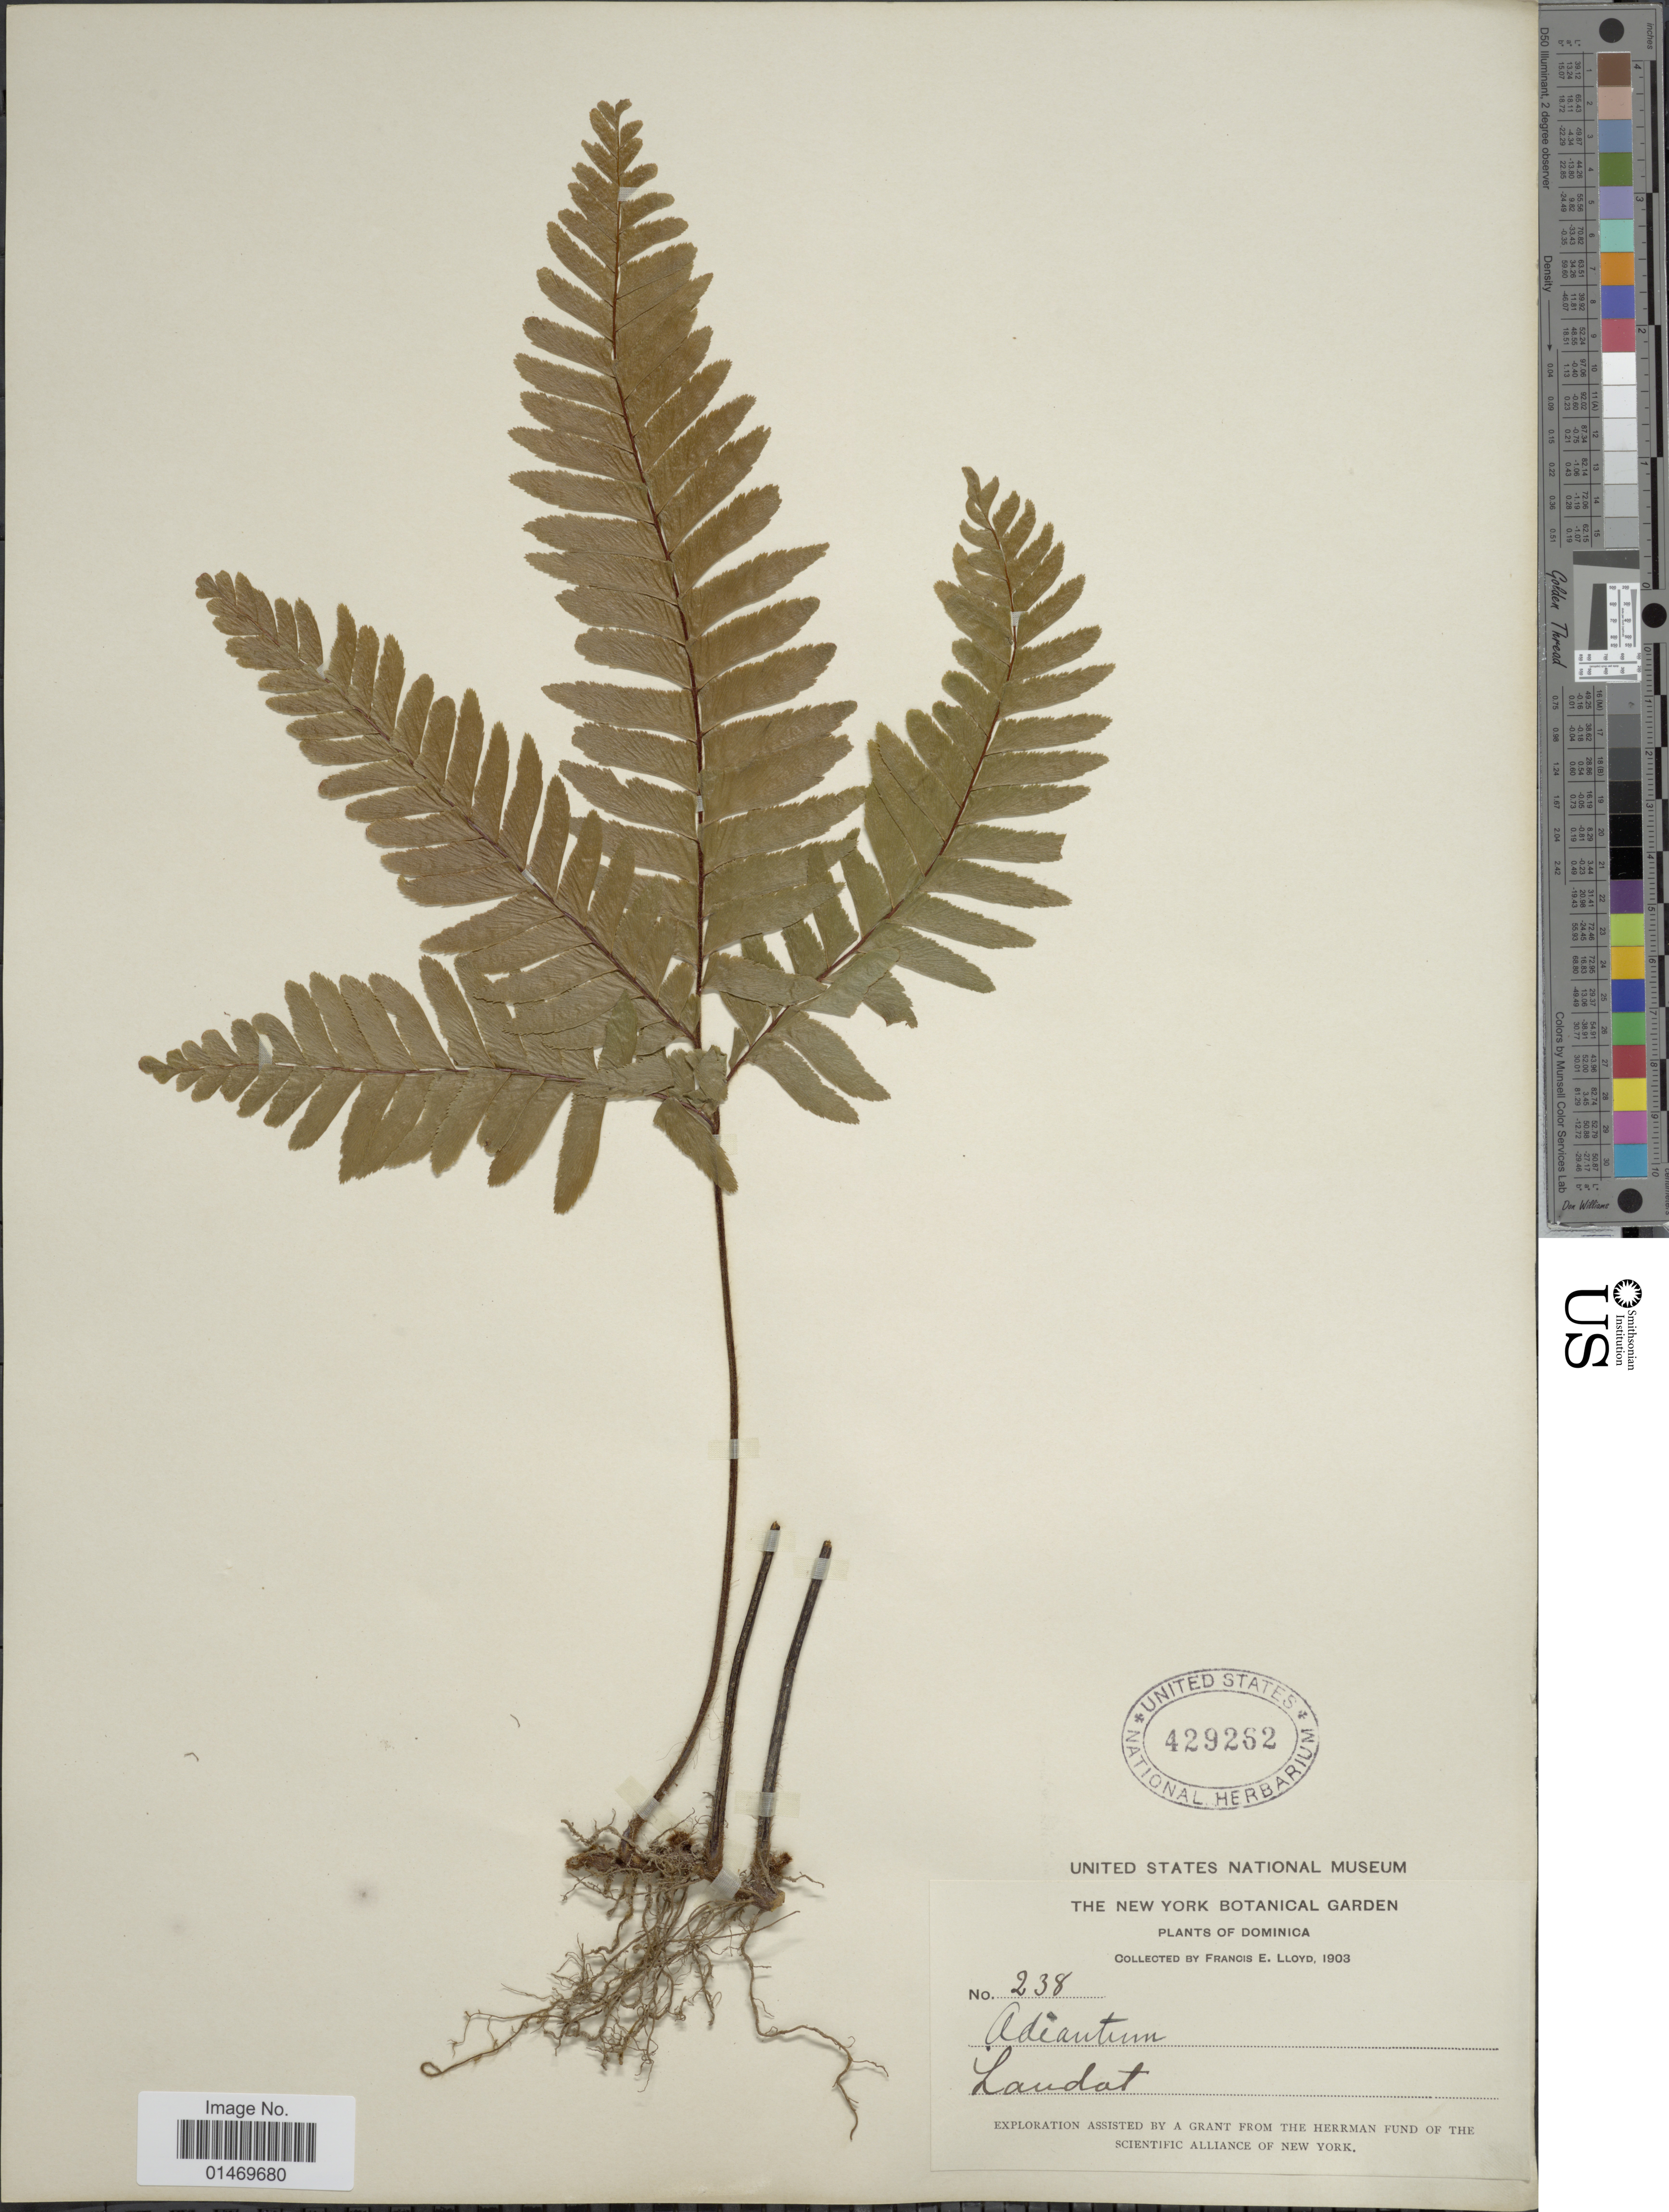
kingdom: Plantae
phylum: Tracheophyta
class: Polypodiopsida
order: Polypodiales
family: Pteridaceae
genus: Adiantum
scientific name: Adiantum tetraphyllum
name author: Humb. & Bonpl. ex Willd.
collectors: Lloyd, C. E.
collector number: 238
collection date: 1903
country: Dominica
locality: Laudat.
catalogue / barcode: US 429262